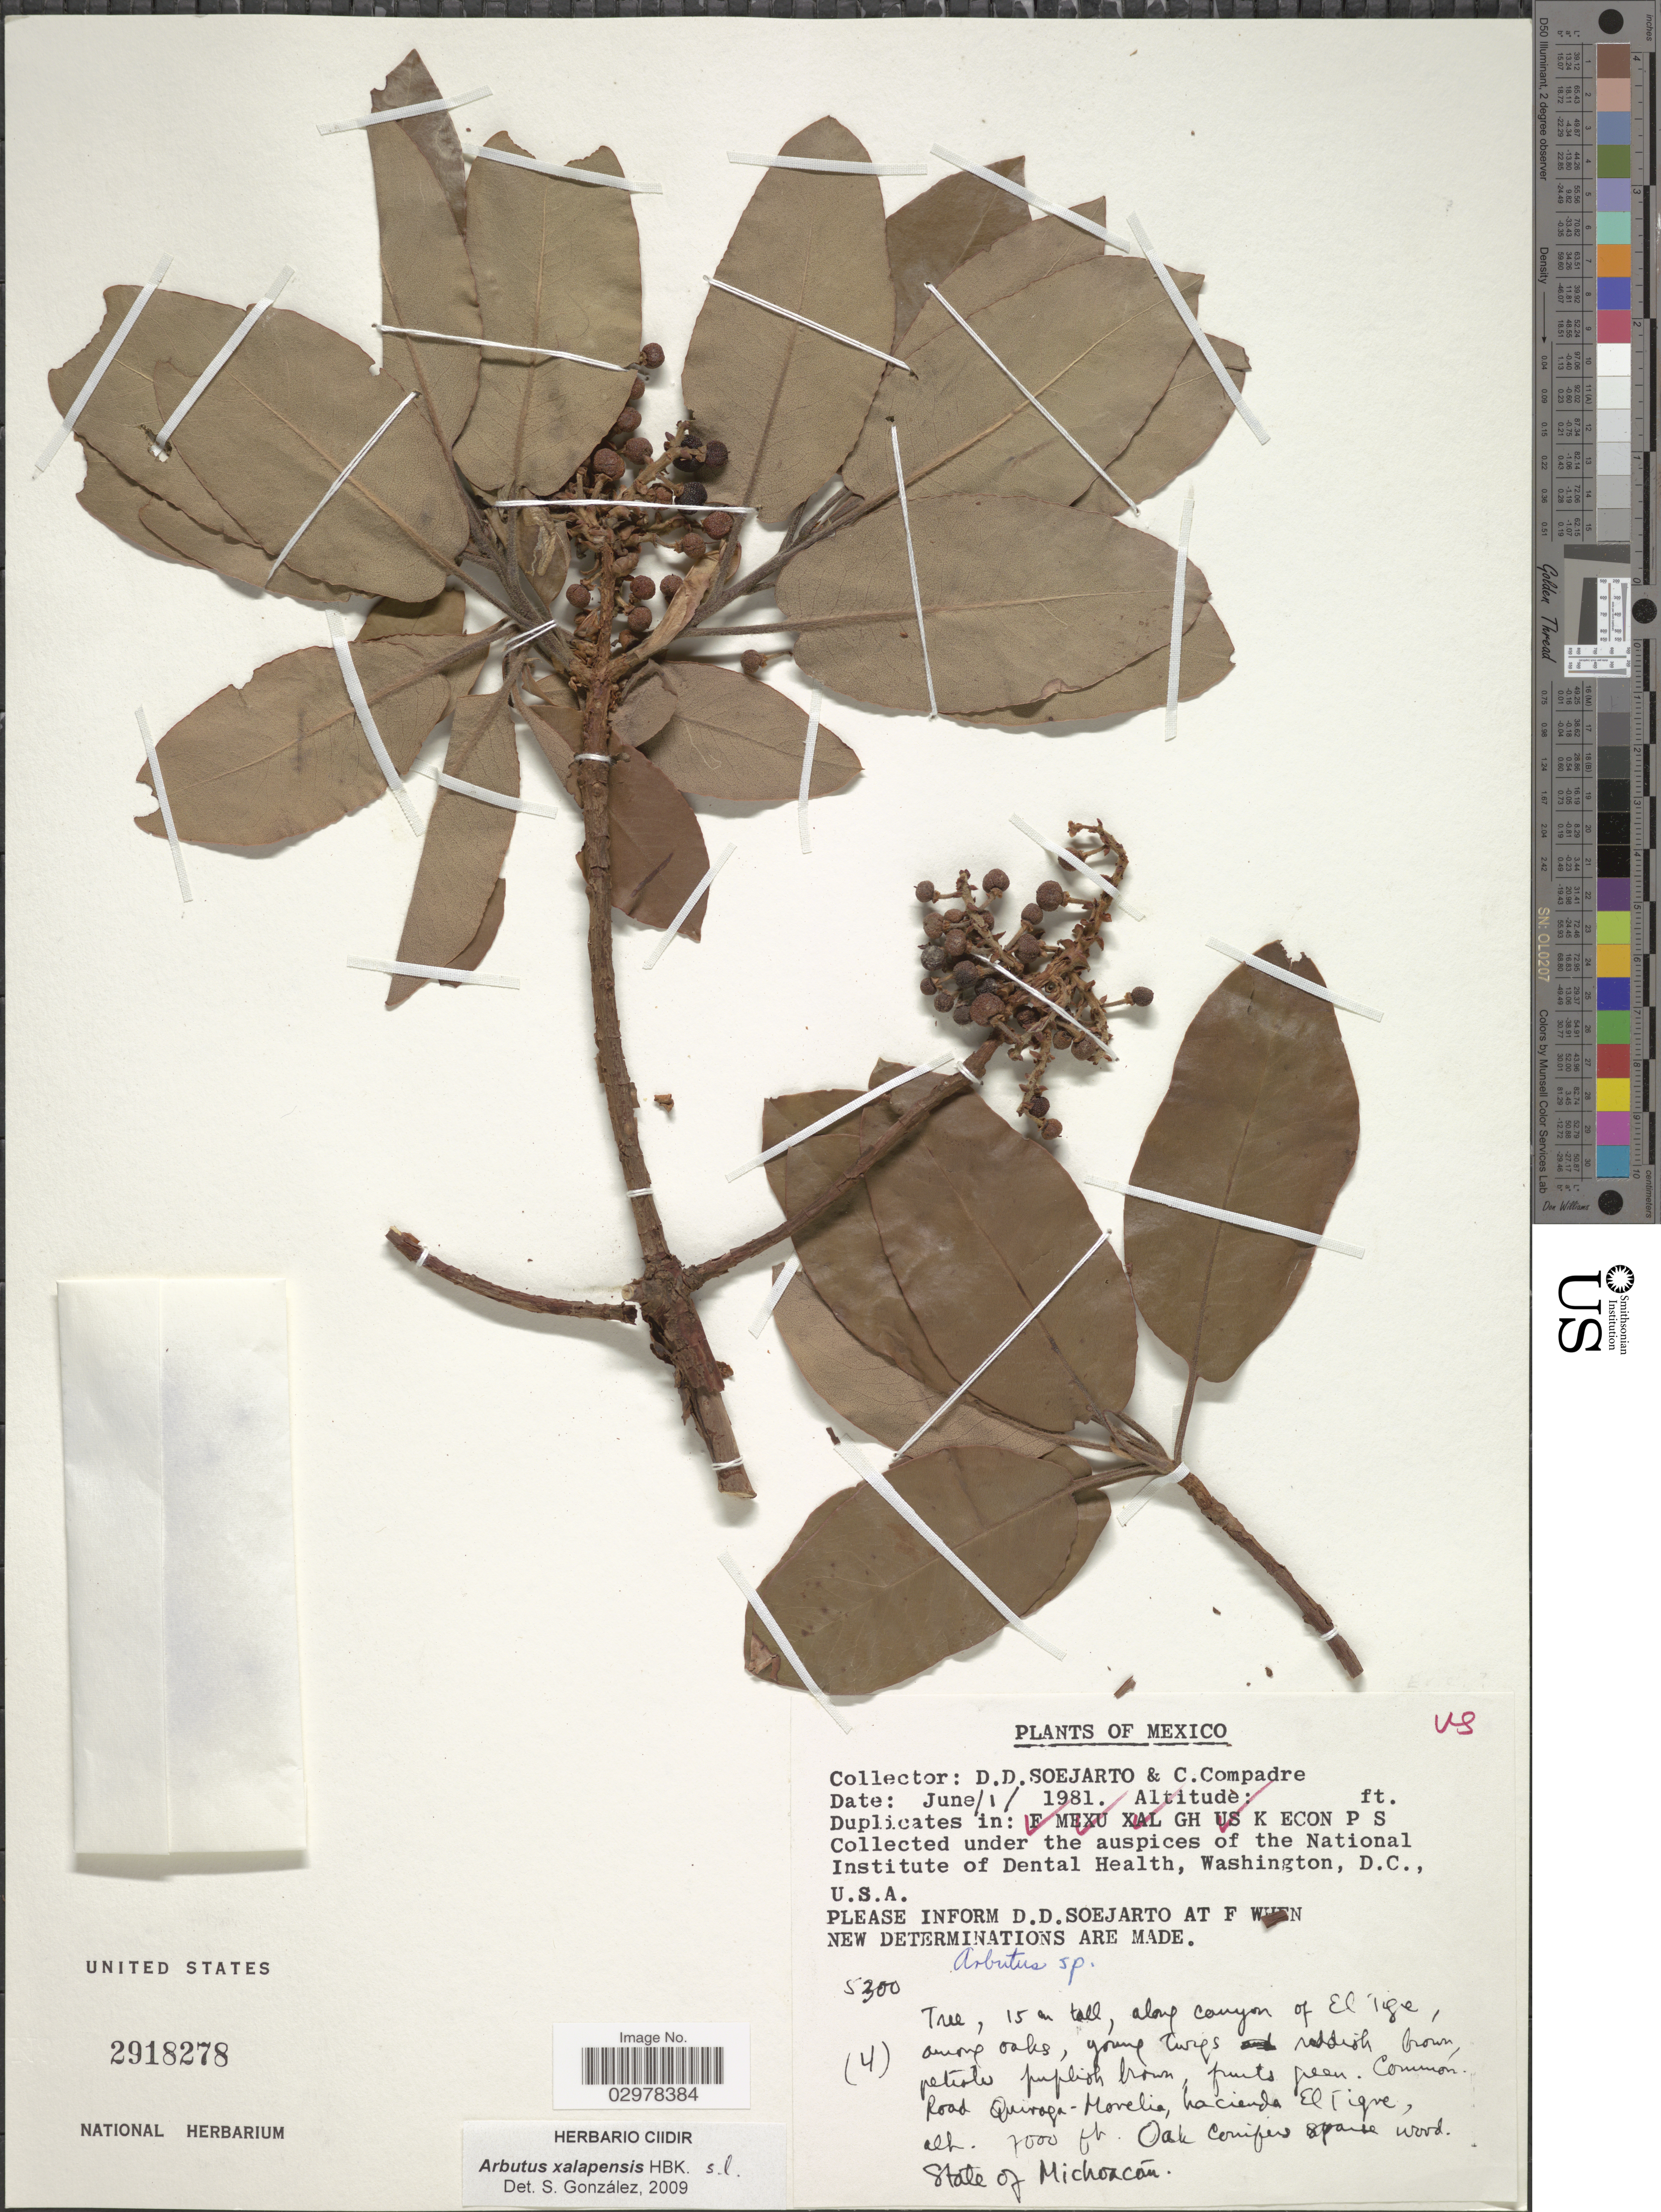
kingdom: Plantae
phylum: Tracheophyta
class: Magnoliopsida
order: Ericales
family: Ericaceae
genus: Arbutus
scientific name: Arbutus xalapensis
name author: Kunth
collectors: C. Compadre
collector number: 5300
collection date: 1981-06-01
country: Mexico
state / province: Michoacán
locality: Along canyon of El Tigre, among oaks, Common Road Quiroga-Morelia, hacienda El Tigre.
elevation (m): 2134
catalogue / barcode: US 2918278